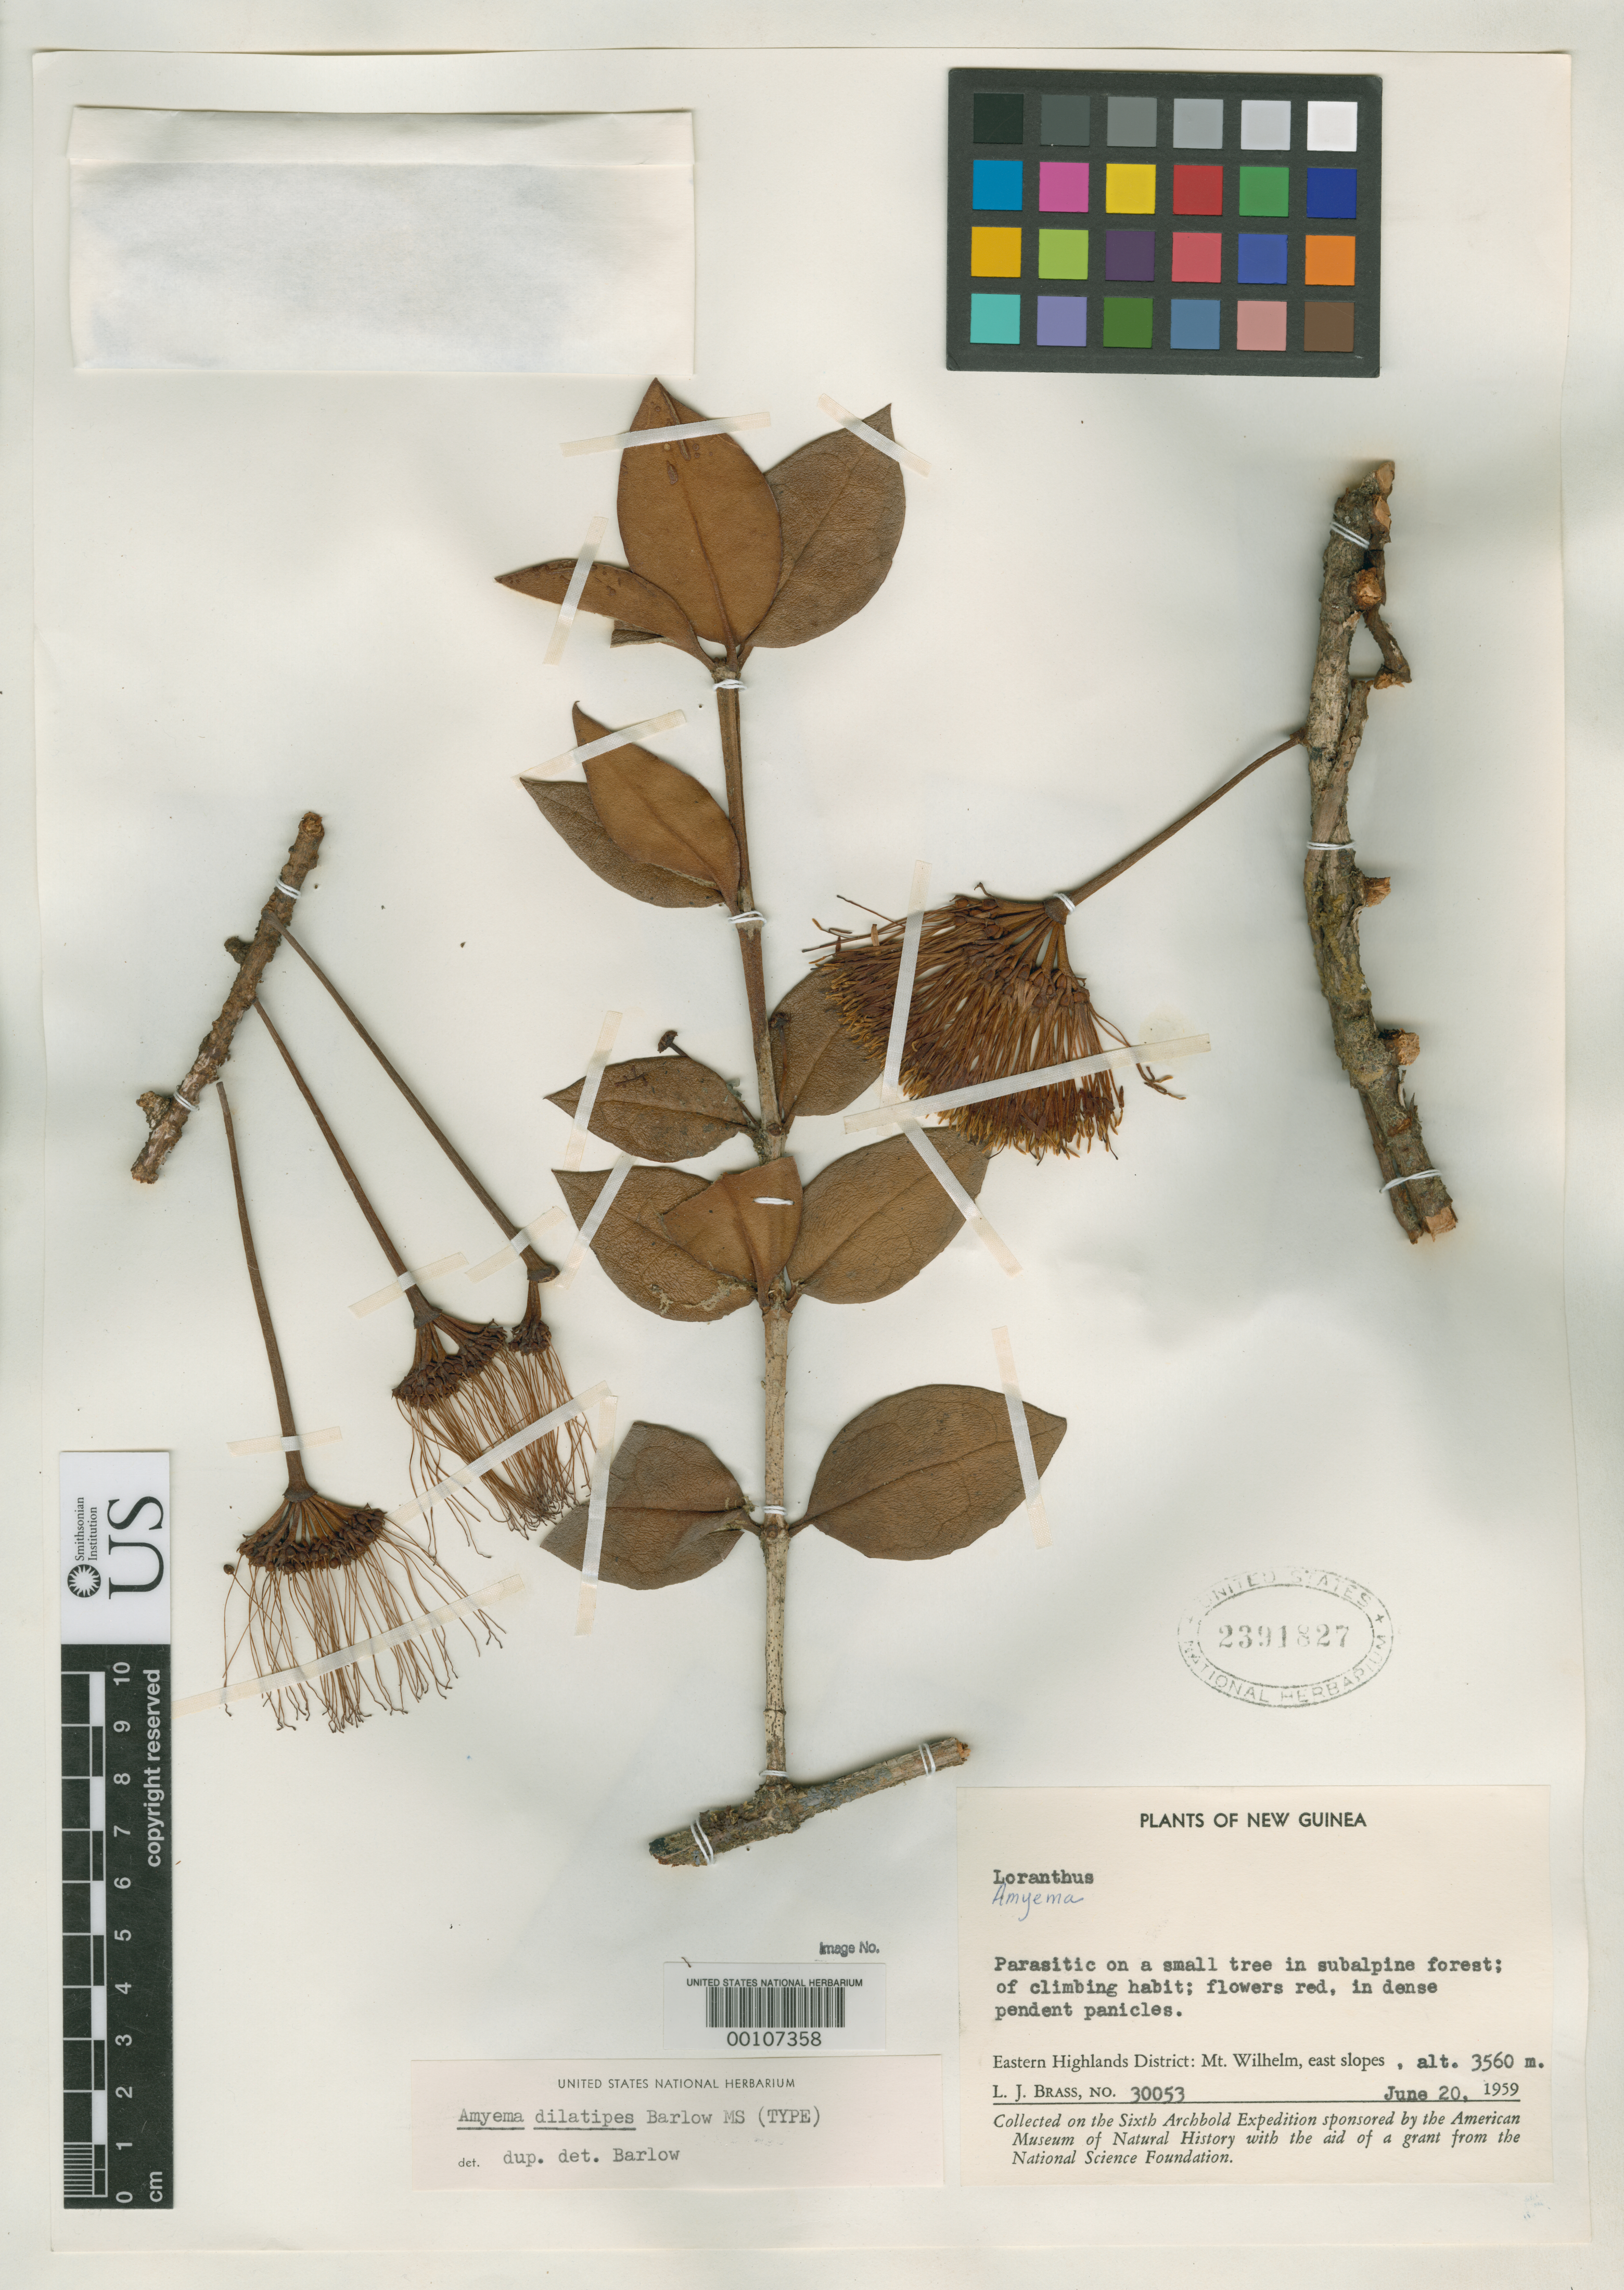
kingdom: Plantae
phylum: Tracheophyta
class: Magnoliopsida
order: Santalales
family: Loranthaceae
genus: Amyema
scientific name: Amyema dilatipes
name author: Barlow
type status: Isotype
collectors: L. J. Brass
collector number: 30053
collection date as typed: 20 Jun 1959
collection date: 1959-06-20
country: Papua New Guinea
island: New Guinea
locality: Mt. Wilhelm.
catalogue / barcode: US 2391827